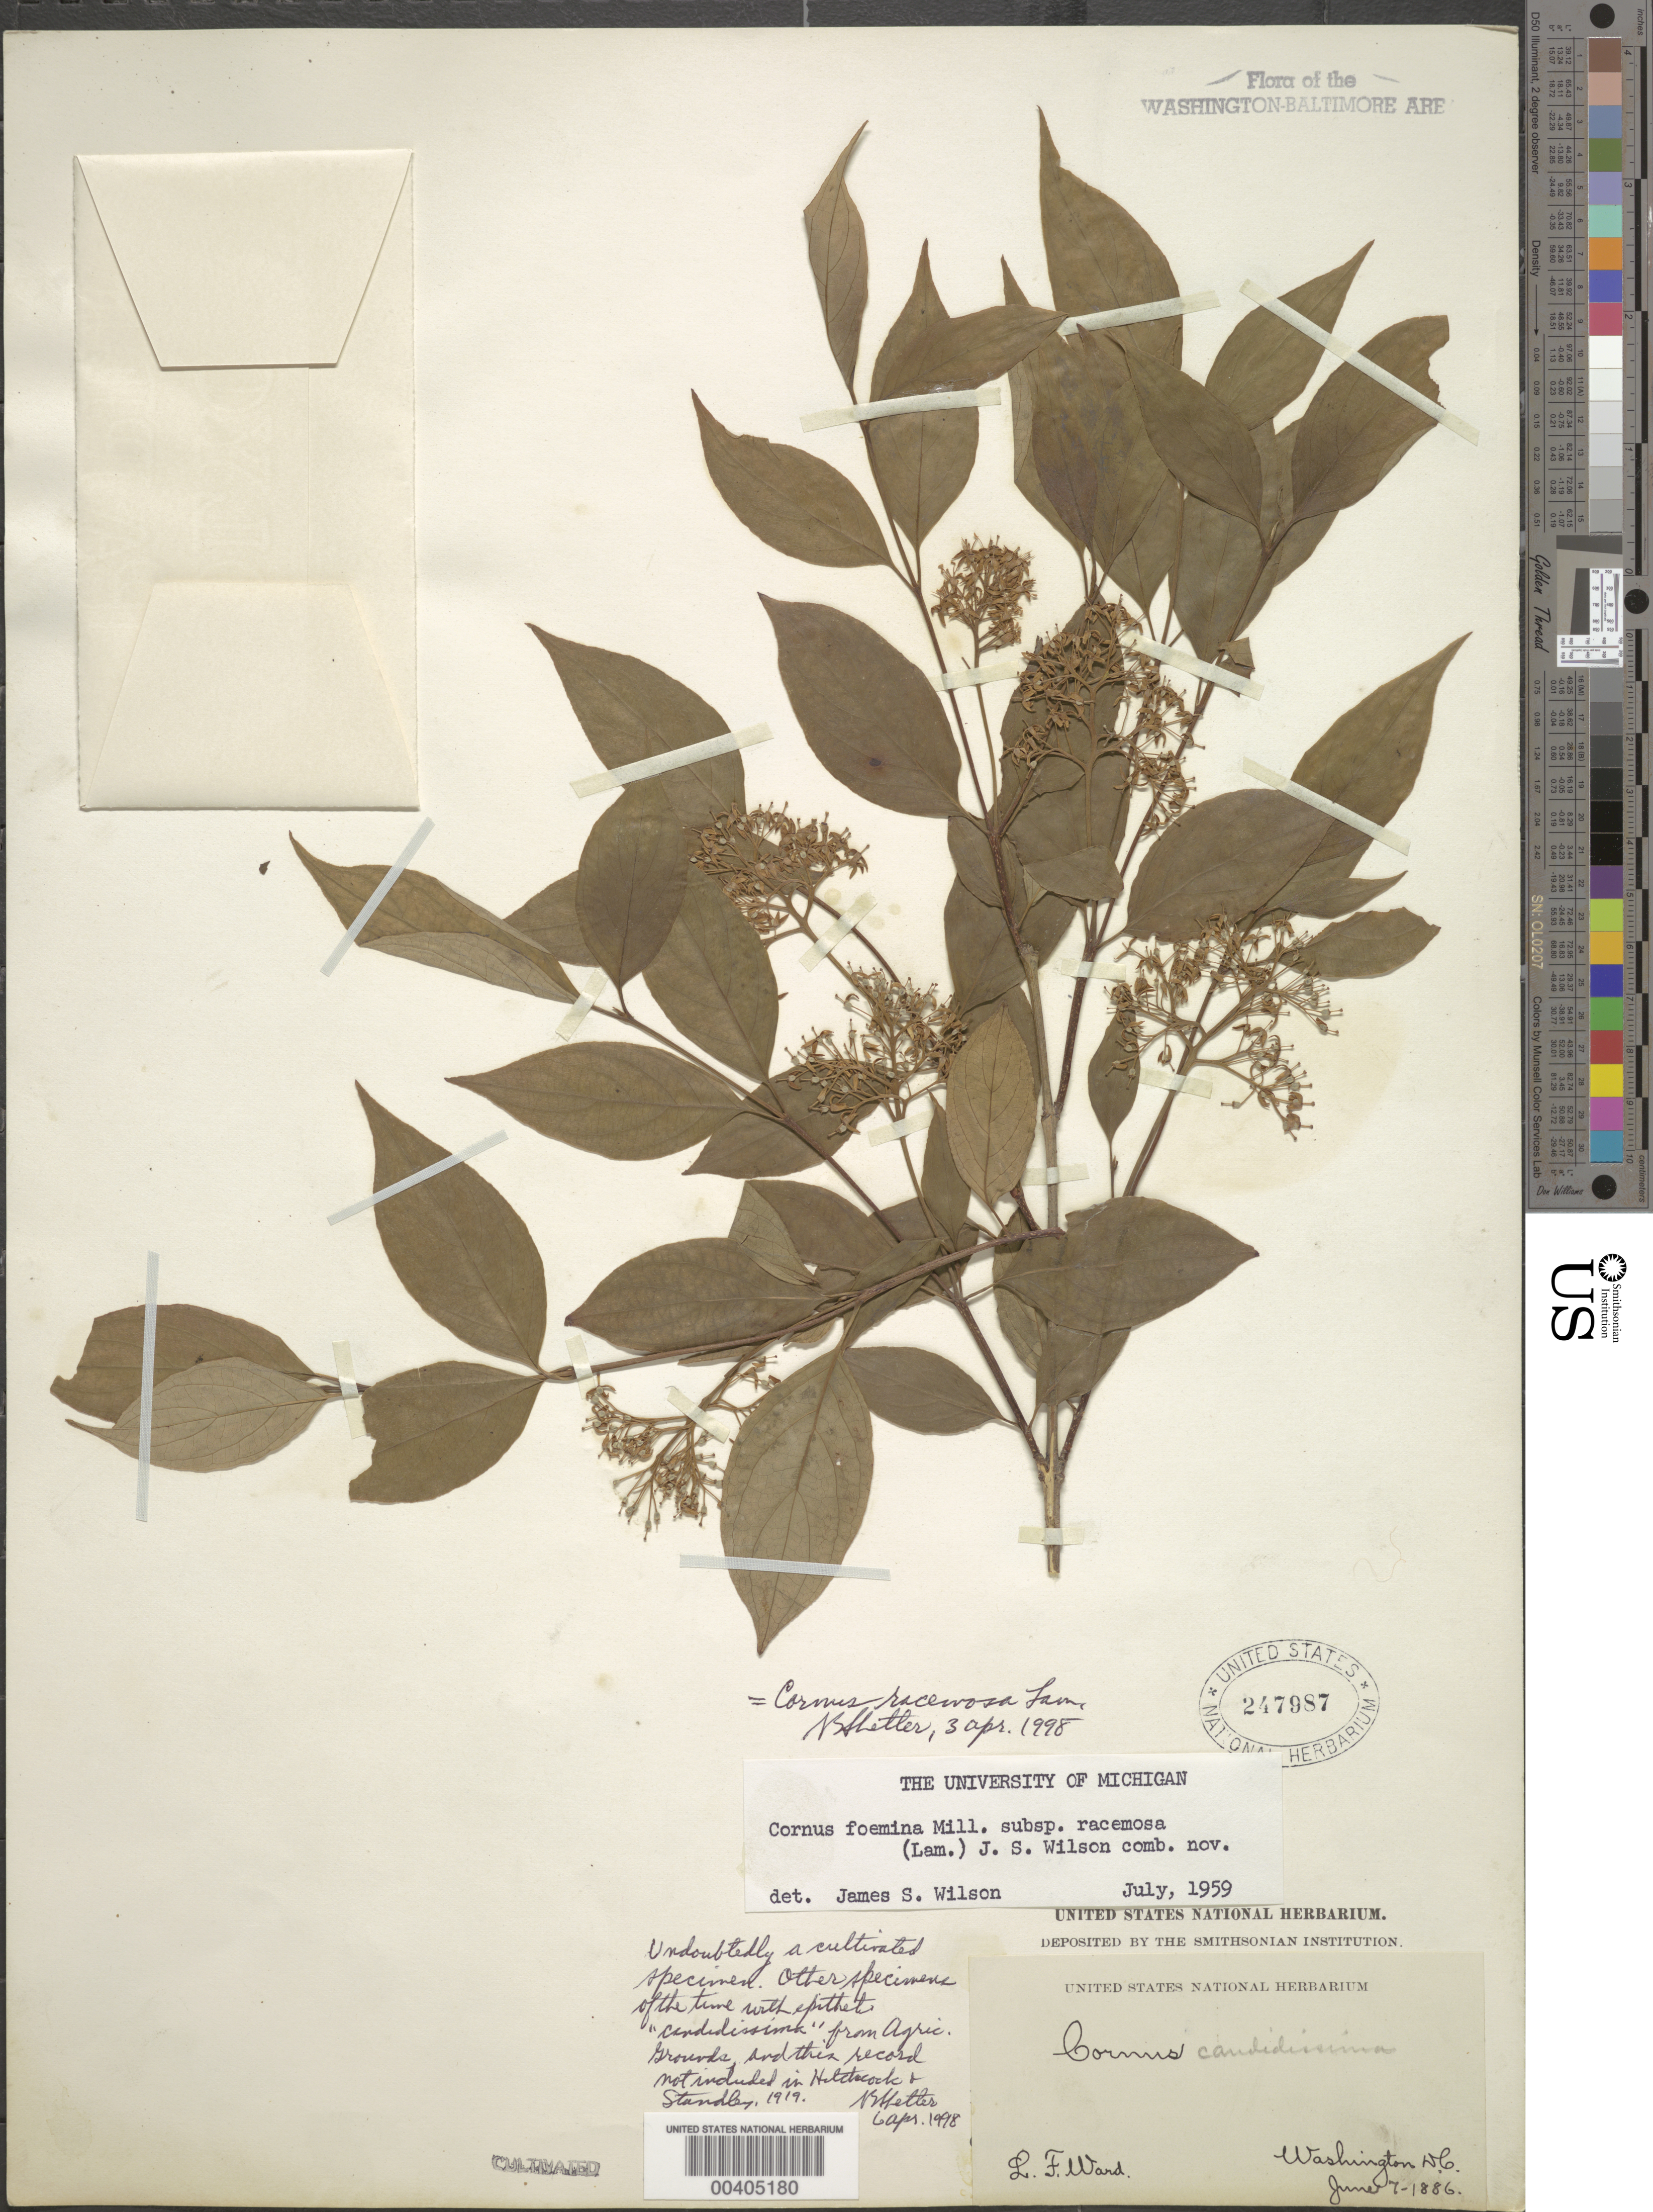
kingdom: Plantae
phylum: Tracheophyta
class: Magnoliopsida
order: Cornales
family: Cornaceae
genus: Cornus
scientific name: Cornus racemosa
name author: Lam.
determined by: Wilson, J. S., (MICH), University of Michigan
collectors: L. F. Ward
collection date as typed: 07 Jun 1886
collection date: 1886-06-07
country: United States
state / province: District of Columbia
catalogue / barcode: US 247987